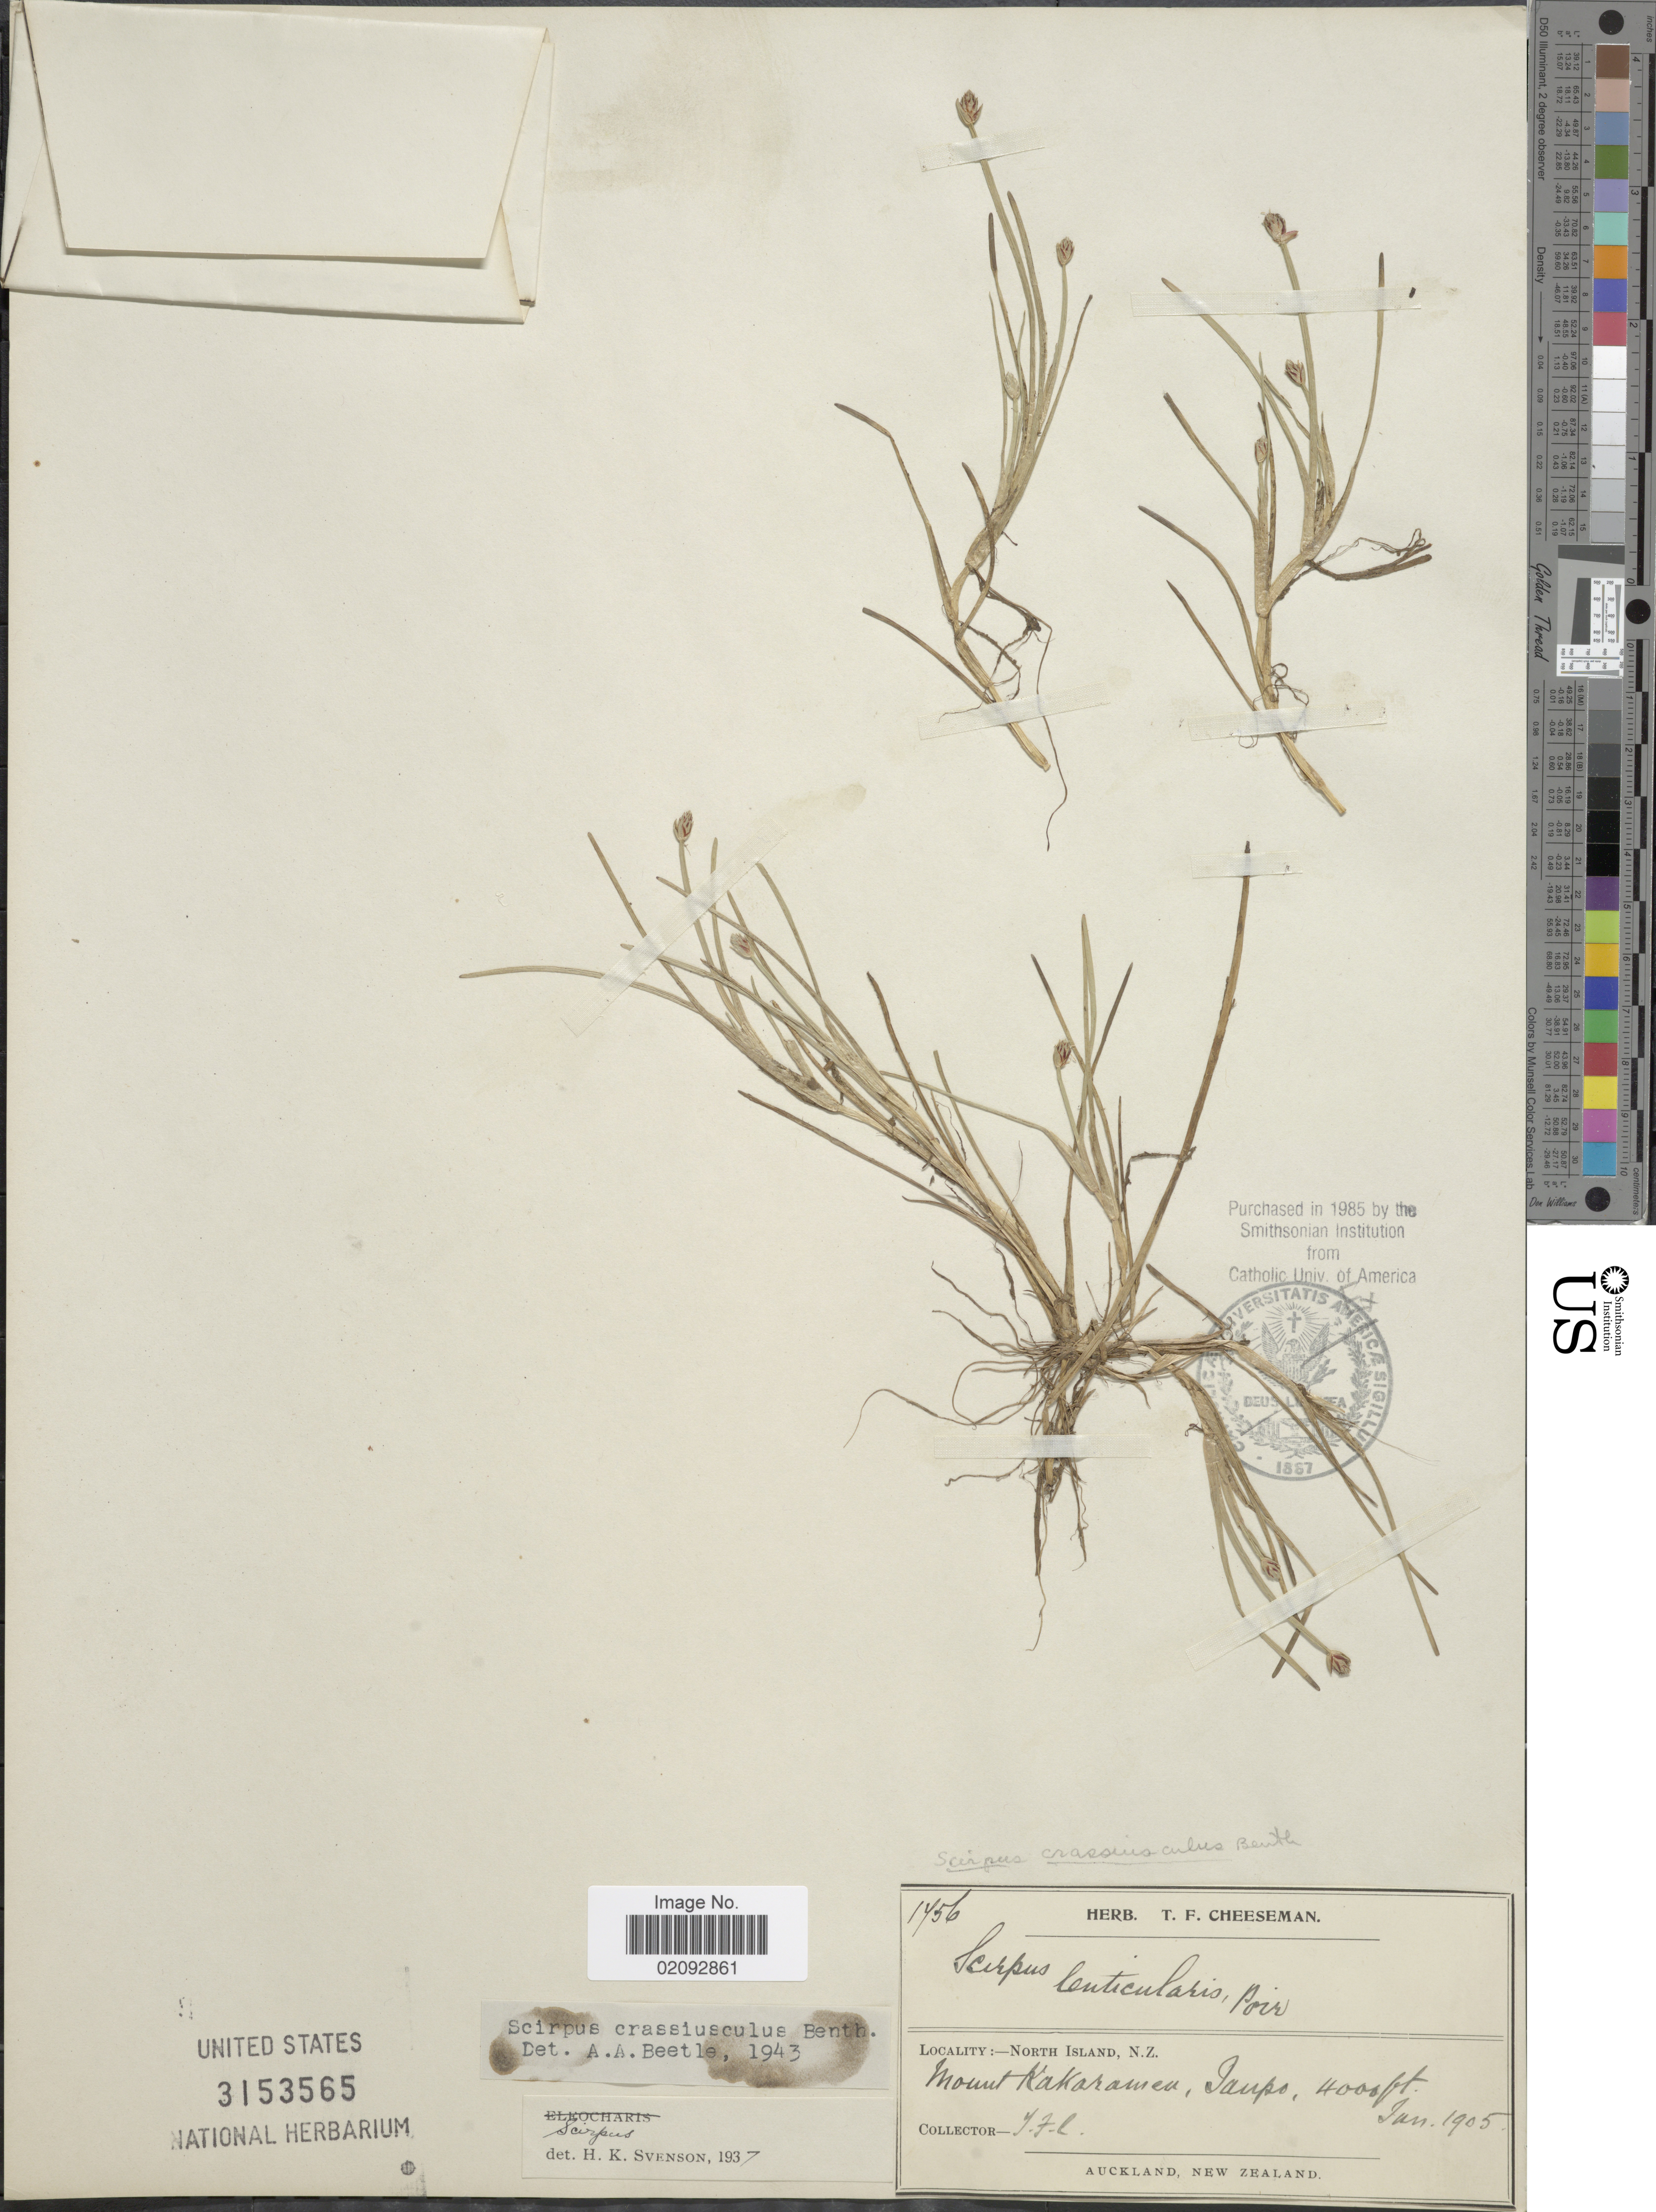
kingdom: Plantae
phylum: Tracheophyta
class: Liliopsida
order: Poales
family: Cyperaceae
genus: Isolepis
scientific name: Isolepis crassiuscula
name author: Hook. f.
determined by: Strong, Mark T., (BOT), Smithsonian Institution - National Museum of Natural History (UNITED STATES)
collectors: T. F. Cheeseman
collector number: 1756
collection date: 1905-01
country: New Zealand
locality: North Island, Mount Kakaramea, Taupo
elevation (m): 1219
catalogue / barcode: US 3153565